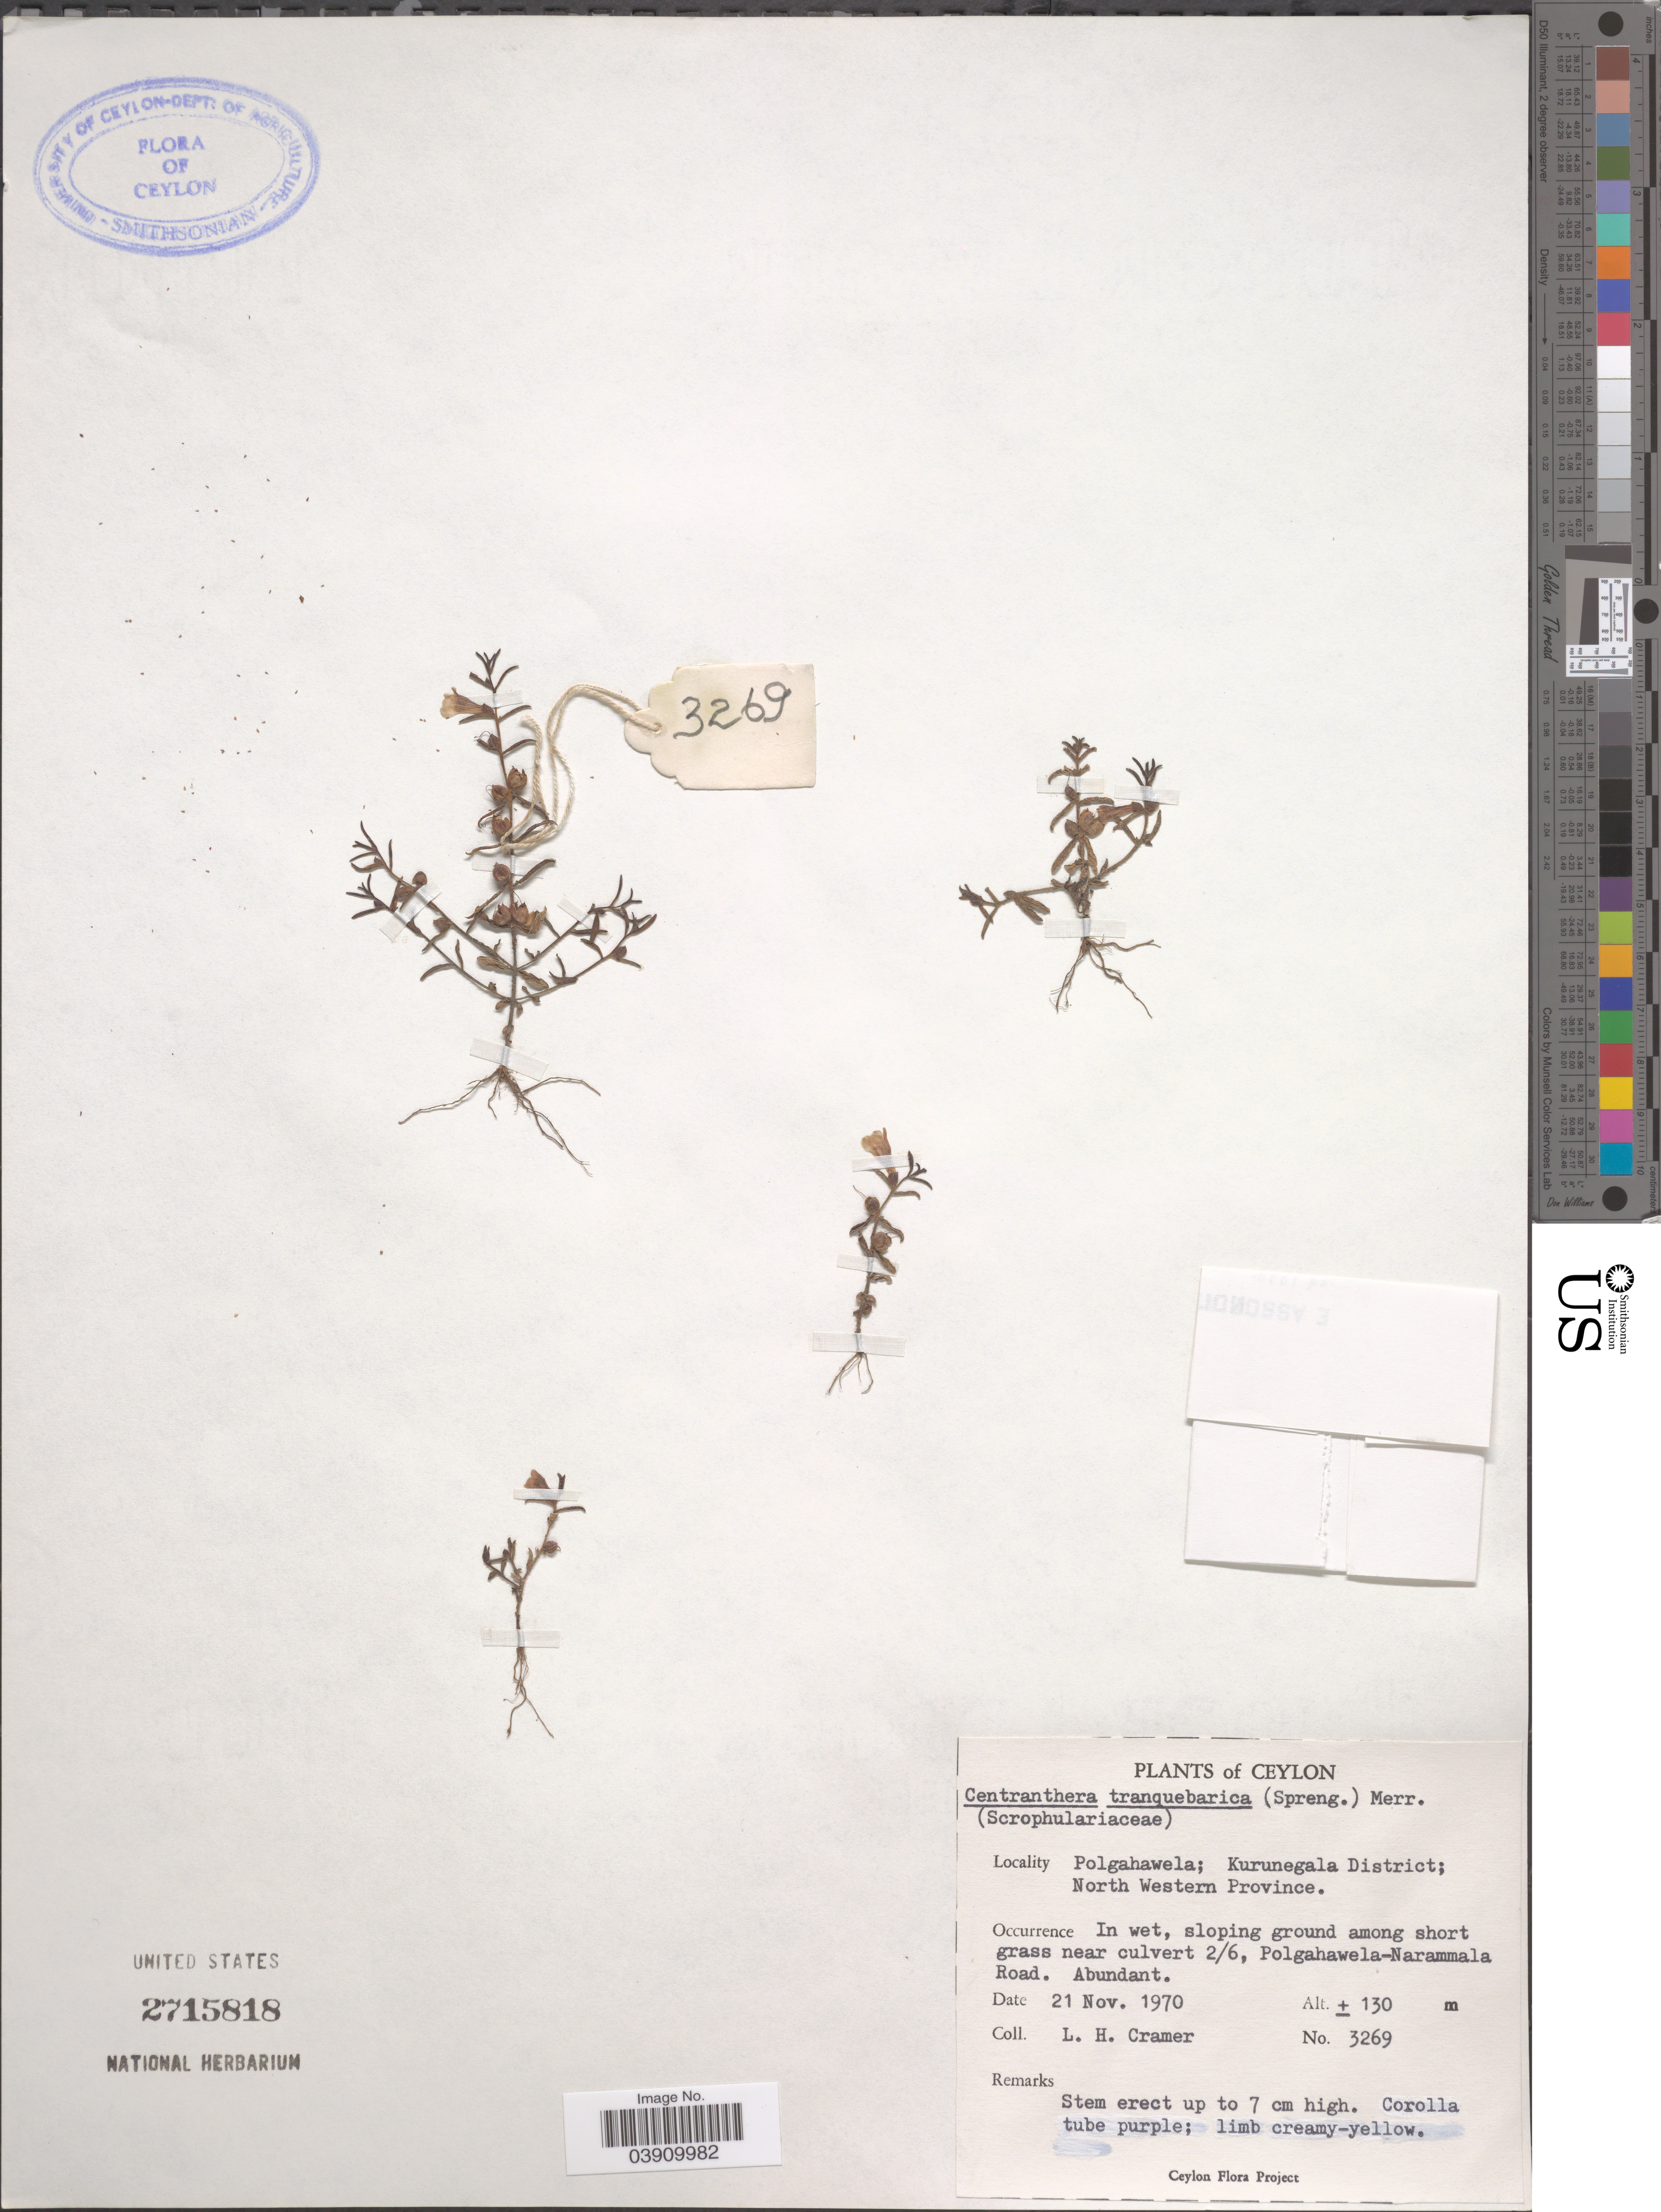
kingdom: Plantae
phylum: Tracheophyta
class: Magnoliopsida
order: Lamiales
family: Orobanchaceae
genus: Centranthera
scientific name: Centranthera tranquebarica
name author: (Spreng.) Merr.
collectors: L. H. Cramer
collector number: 3269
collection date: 1970-11-21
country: Sri Lanka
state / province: North Western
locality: Ceylon. Polgahawela; Kurunegala District. In wet, sloping ground among short grass near culvert 2/6, Polgahawela-Narammala Road.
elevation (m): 130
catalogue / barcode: US 2715818